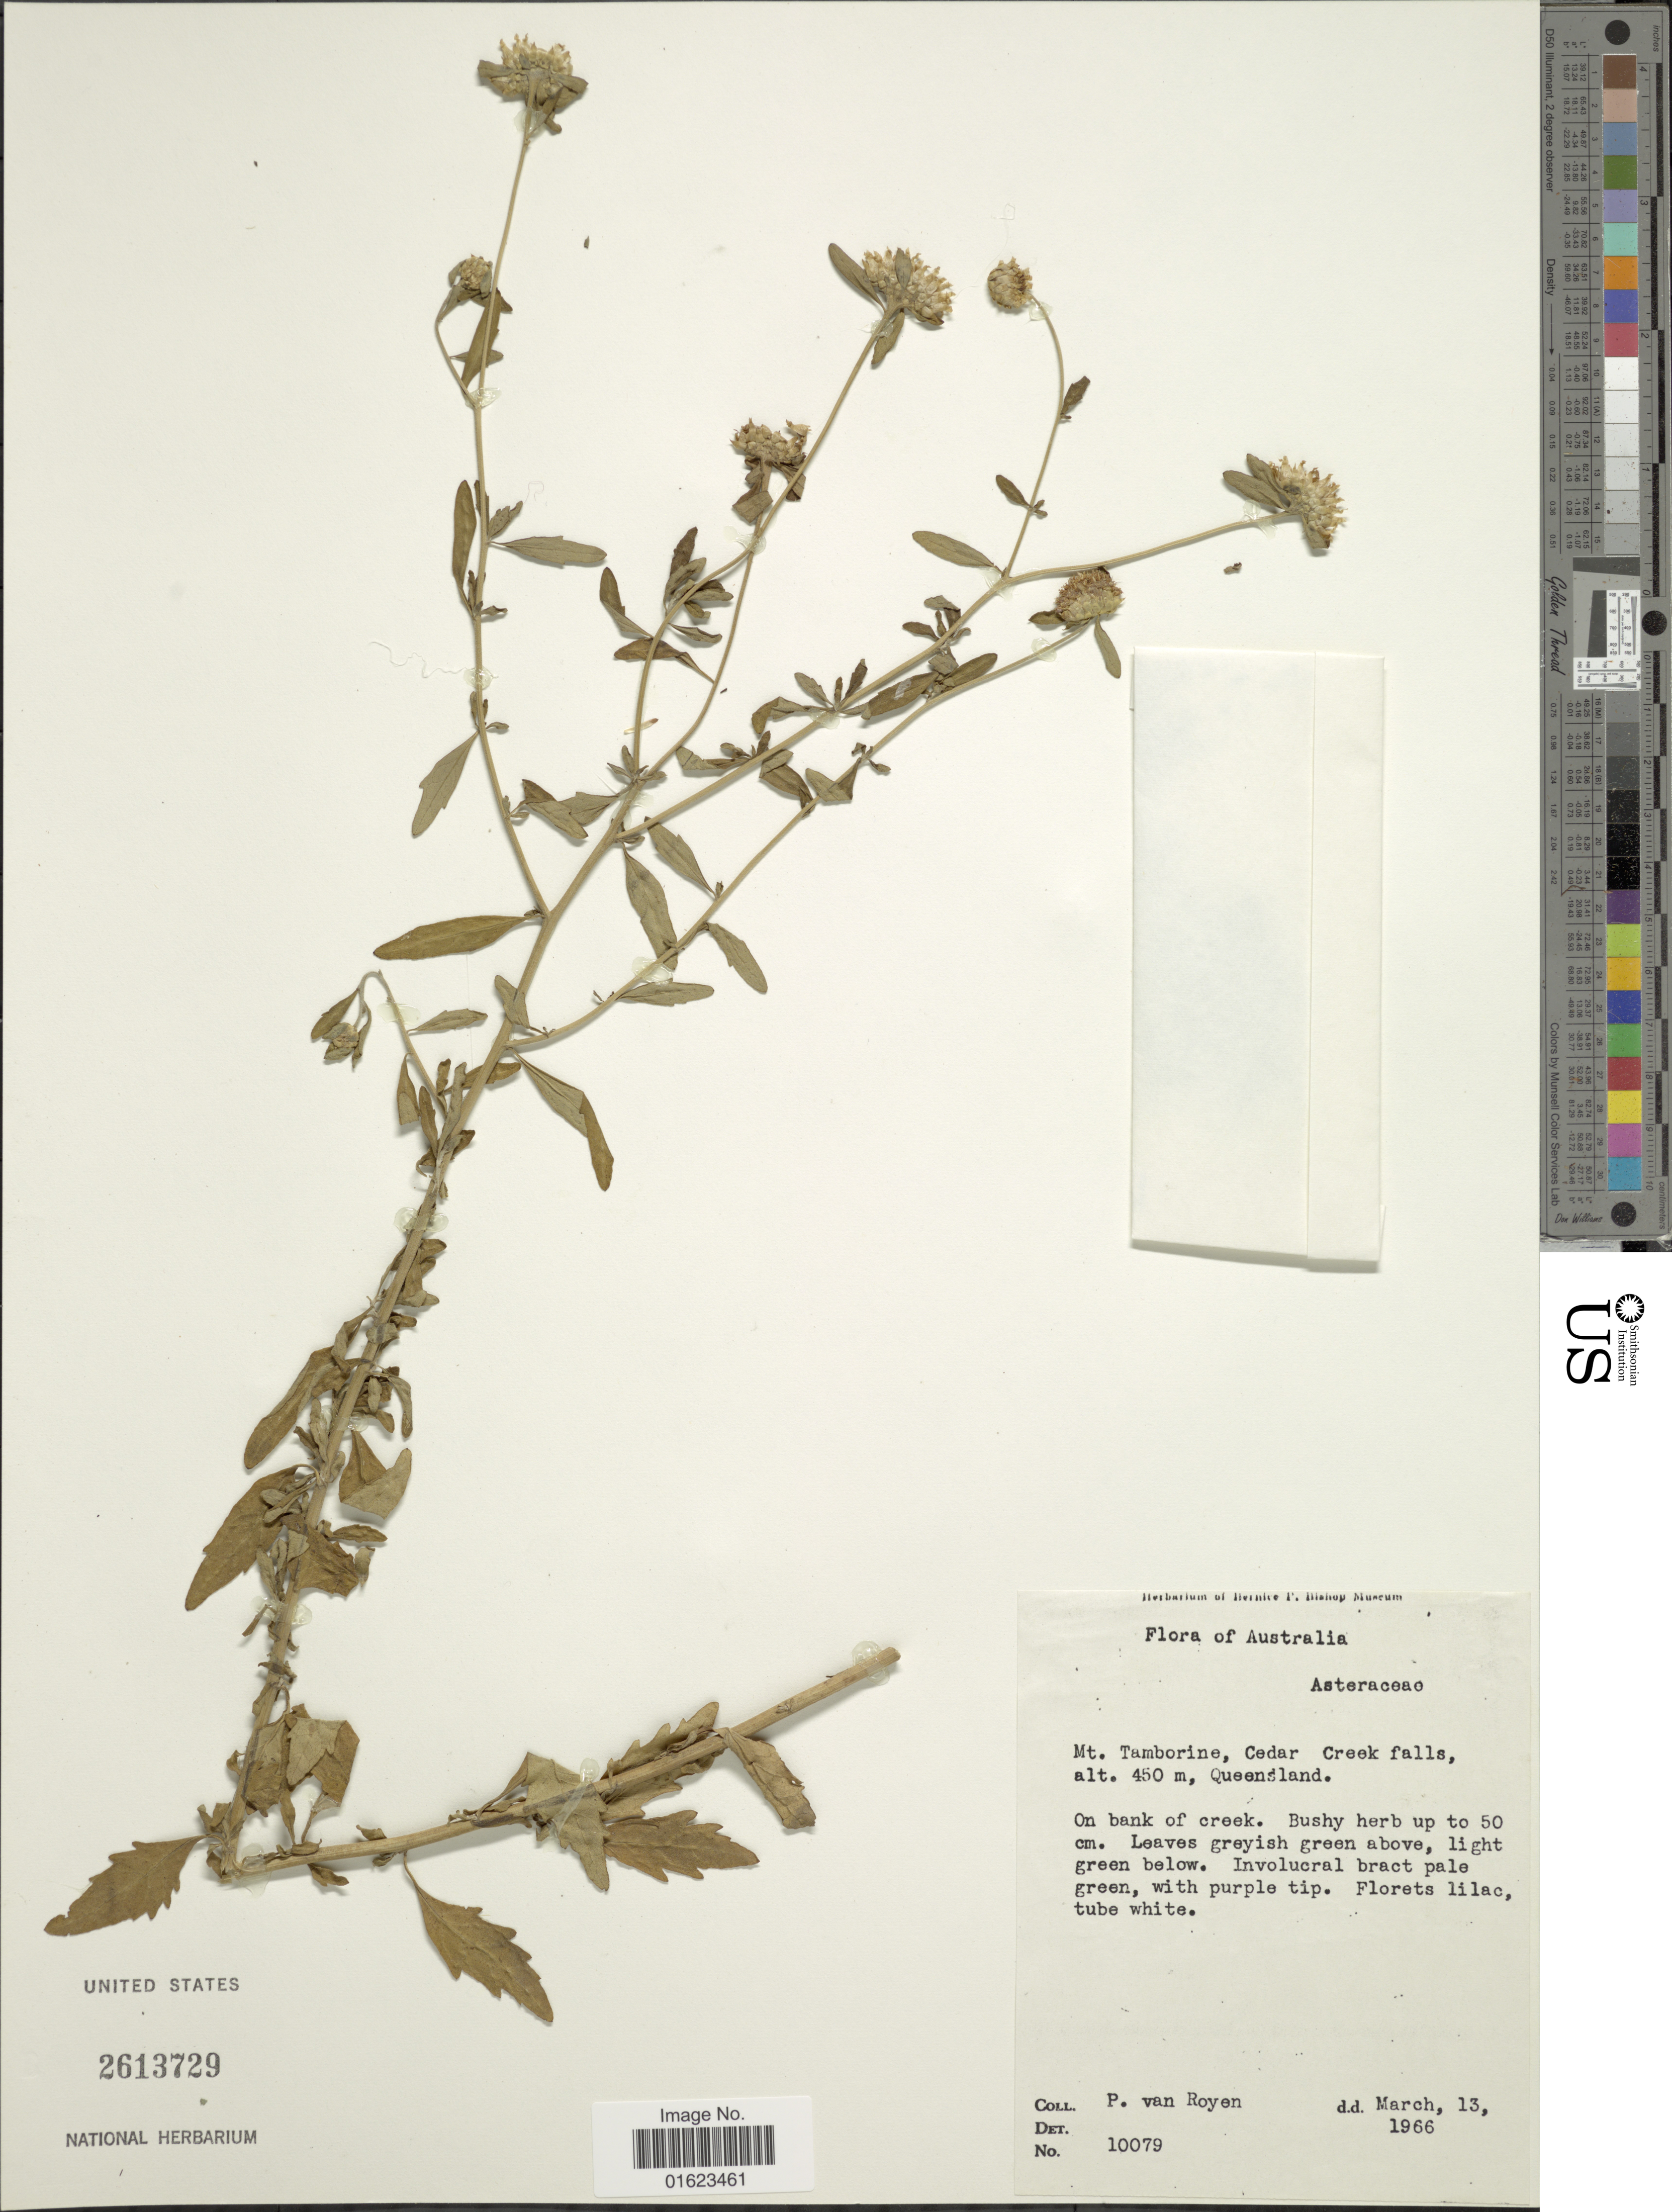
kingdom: Plantae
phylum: Tracheophyta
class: Magnoliopsida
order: Asterales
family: Asteraceae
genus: Centratherum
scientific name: Centratherum punctatum subsp. australianum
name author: Kirkman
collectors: P. van Royen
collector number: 10079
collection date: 1966-03-13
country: Australia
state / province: Queensland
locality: Australia. Mt. Tamborine, Cedar Creek falls. Queensland.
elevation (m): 450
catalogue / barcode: US 2613729